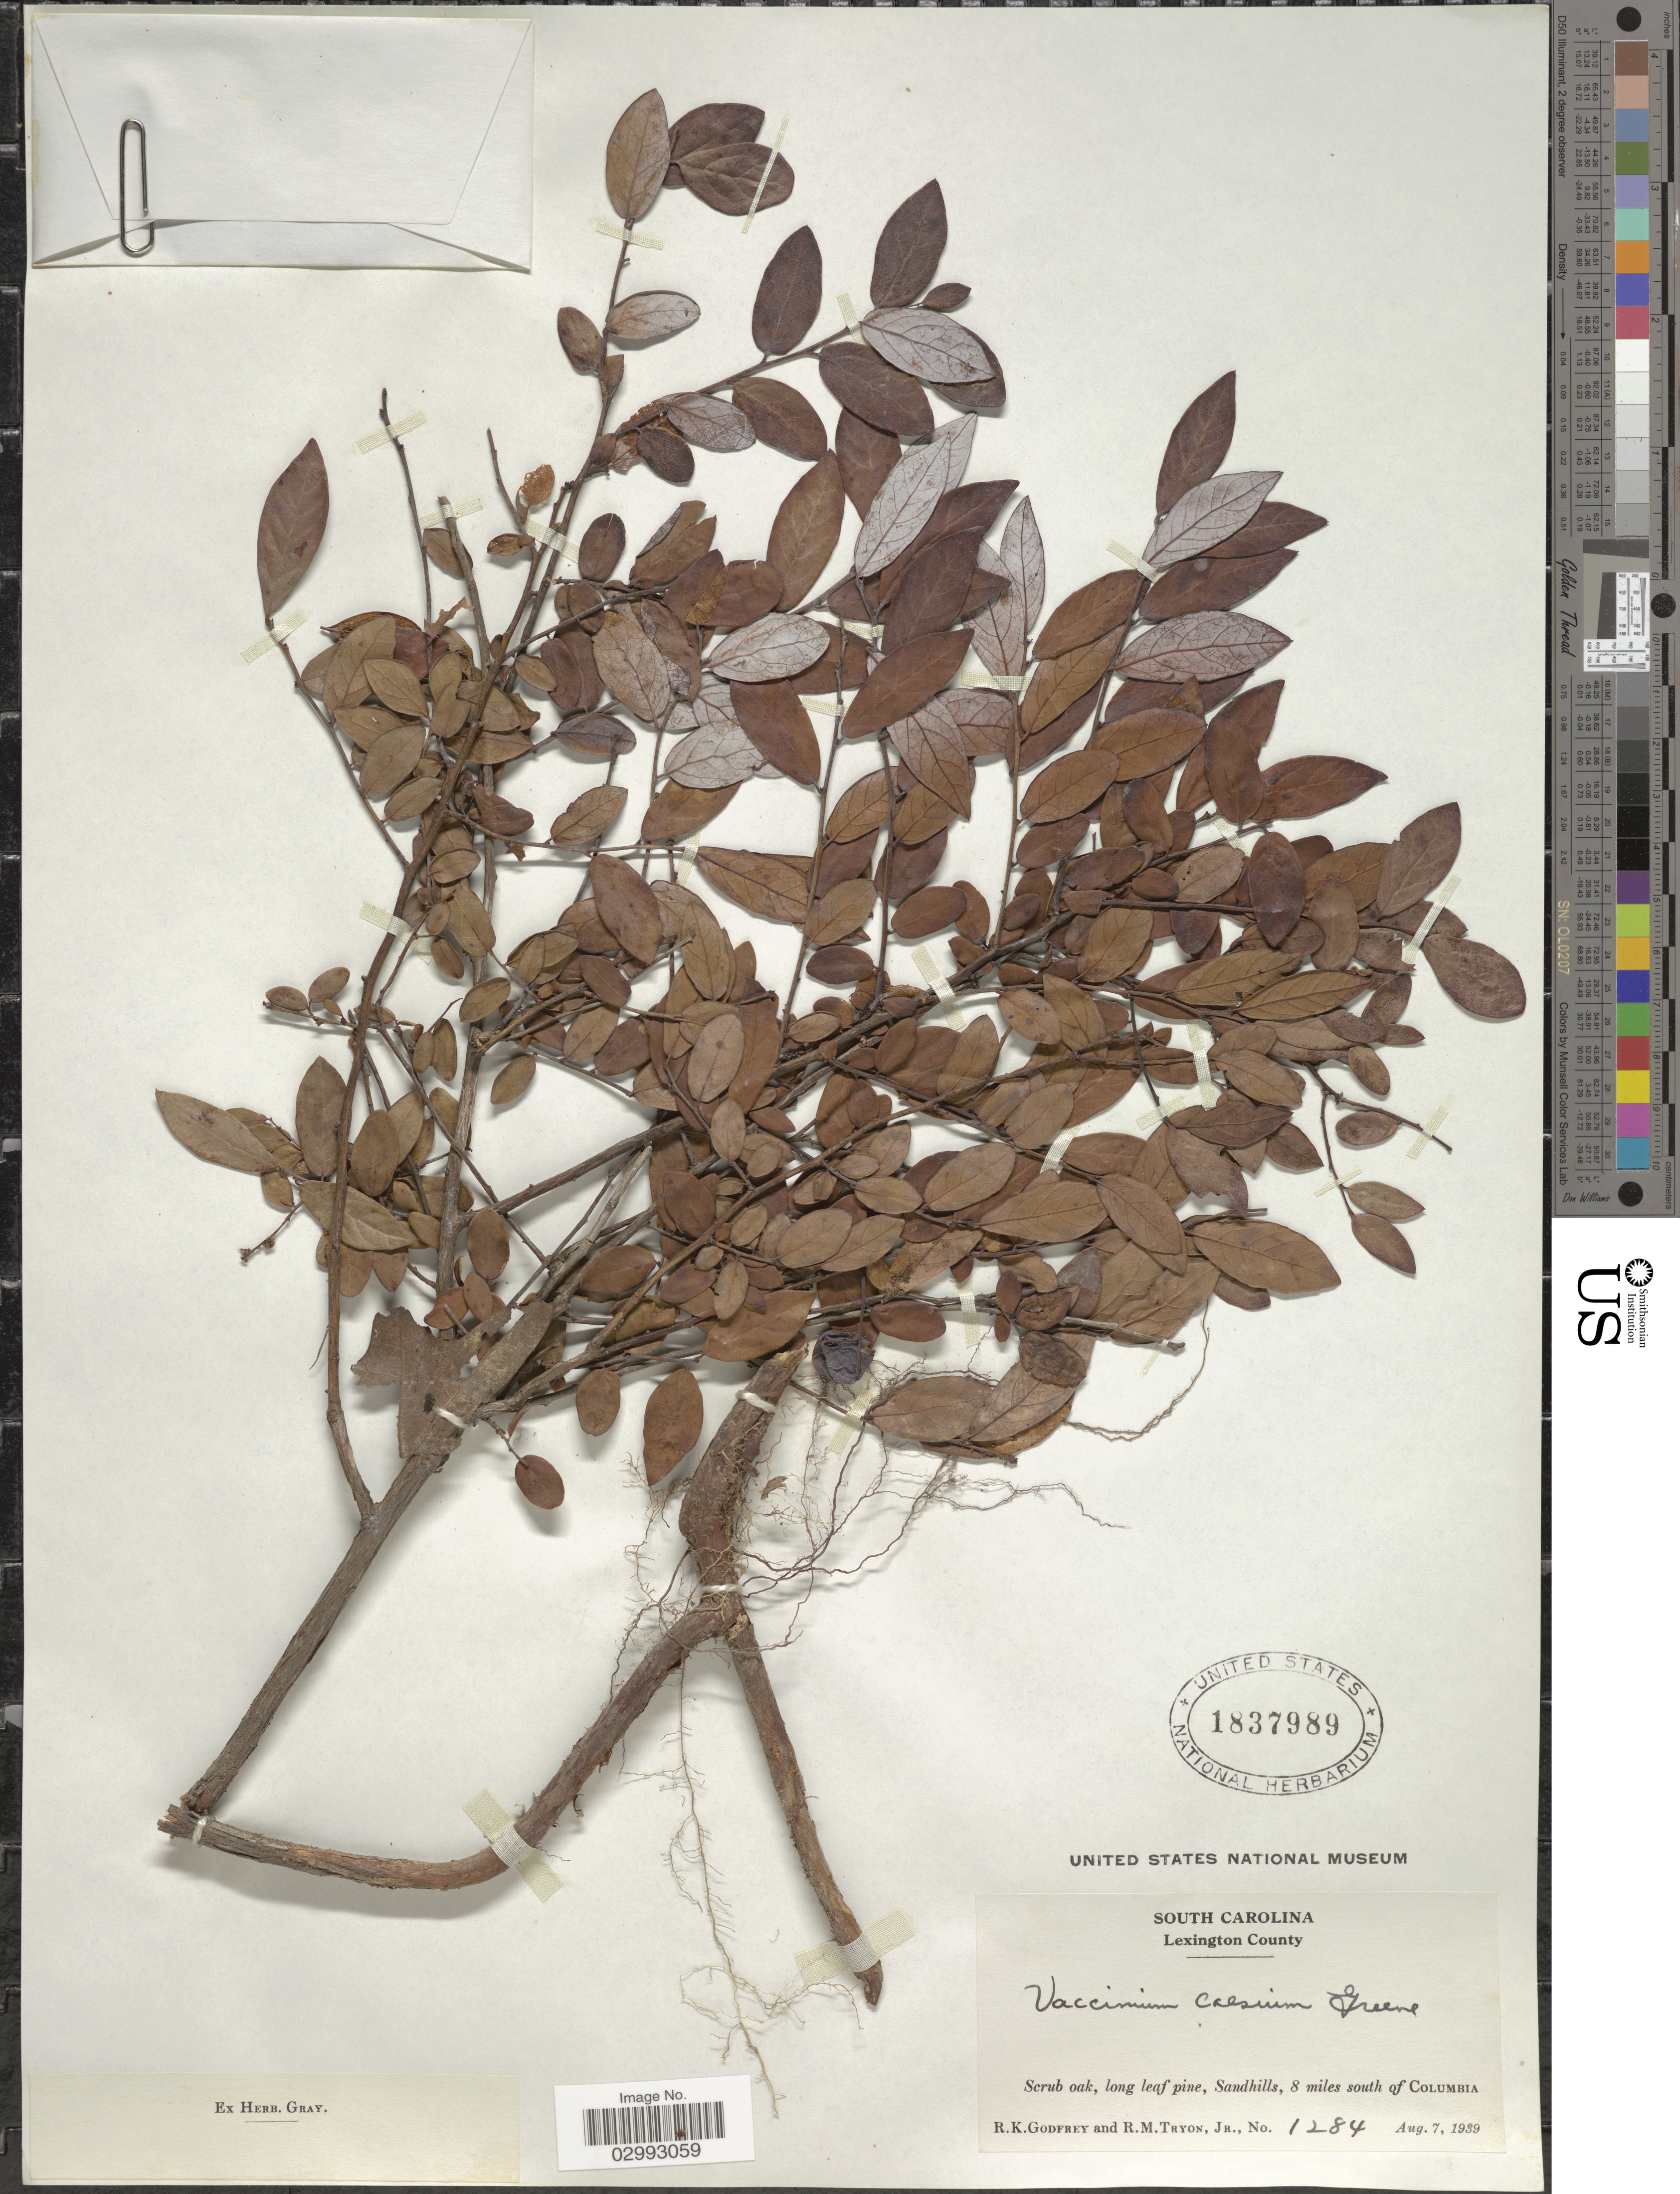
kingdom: Plantae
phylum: Tracheophyta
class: Magnoliopsida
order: Ericales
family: Ericaceae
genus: Polycodium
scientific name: Polycodium caesium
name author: (Greene) Greene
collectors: R. K. Godfrey & R. Tryon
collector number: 1284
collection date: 1939-08-07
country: United States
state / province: South Carolina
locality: Lexington County. 8 miles south of Columbia.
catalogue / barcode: US 1837989